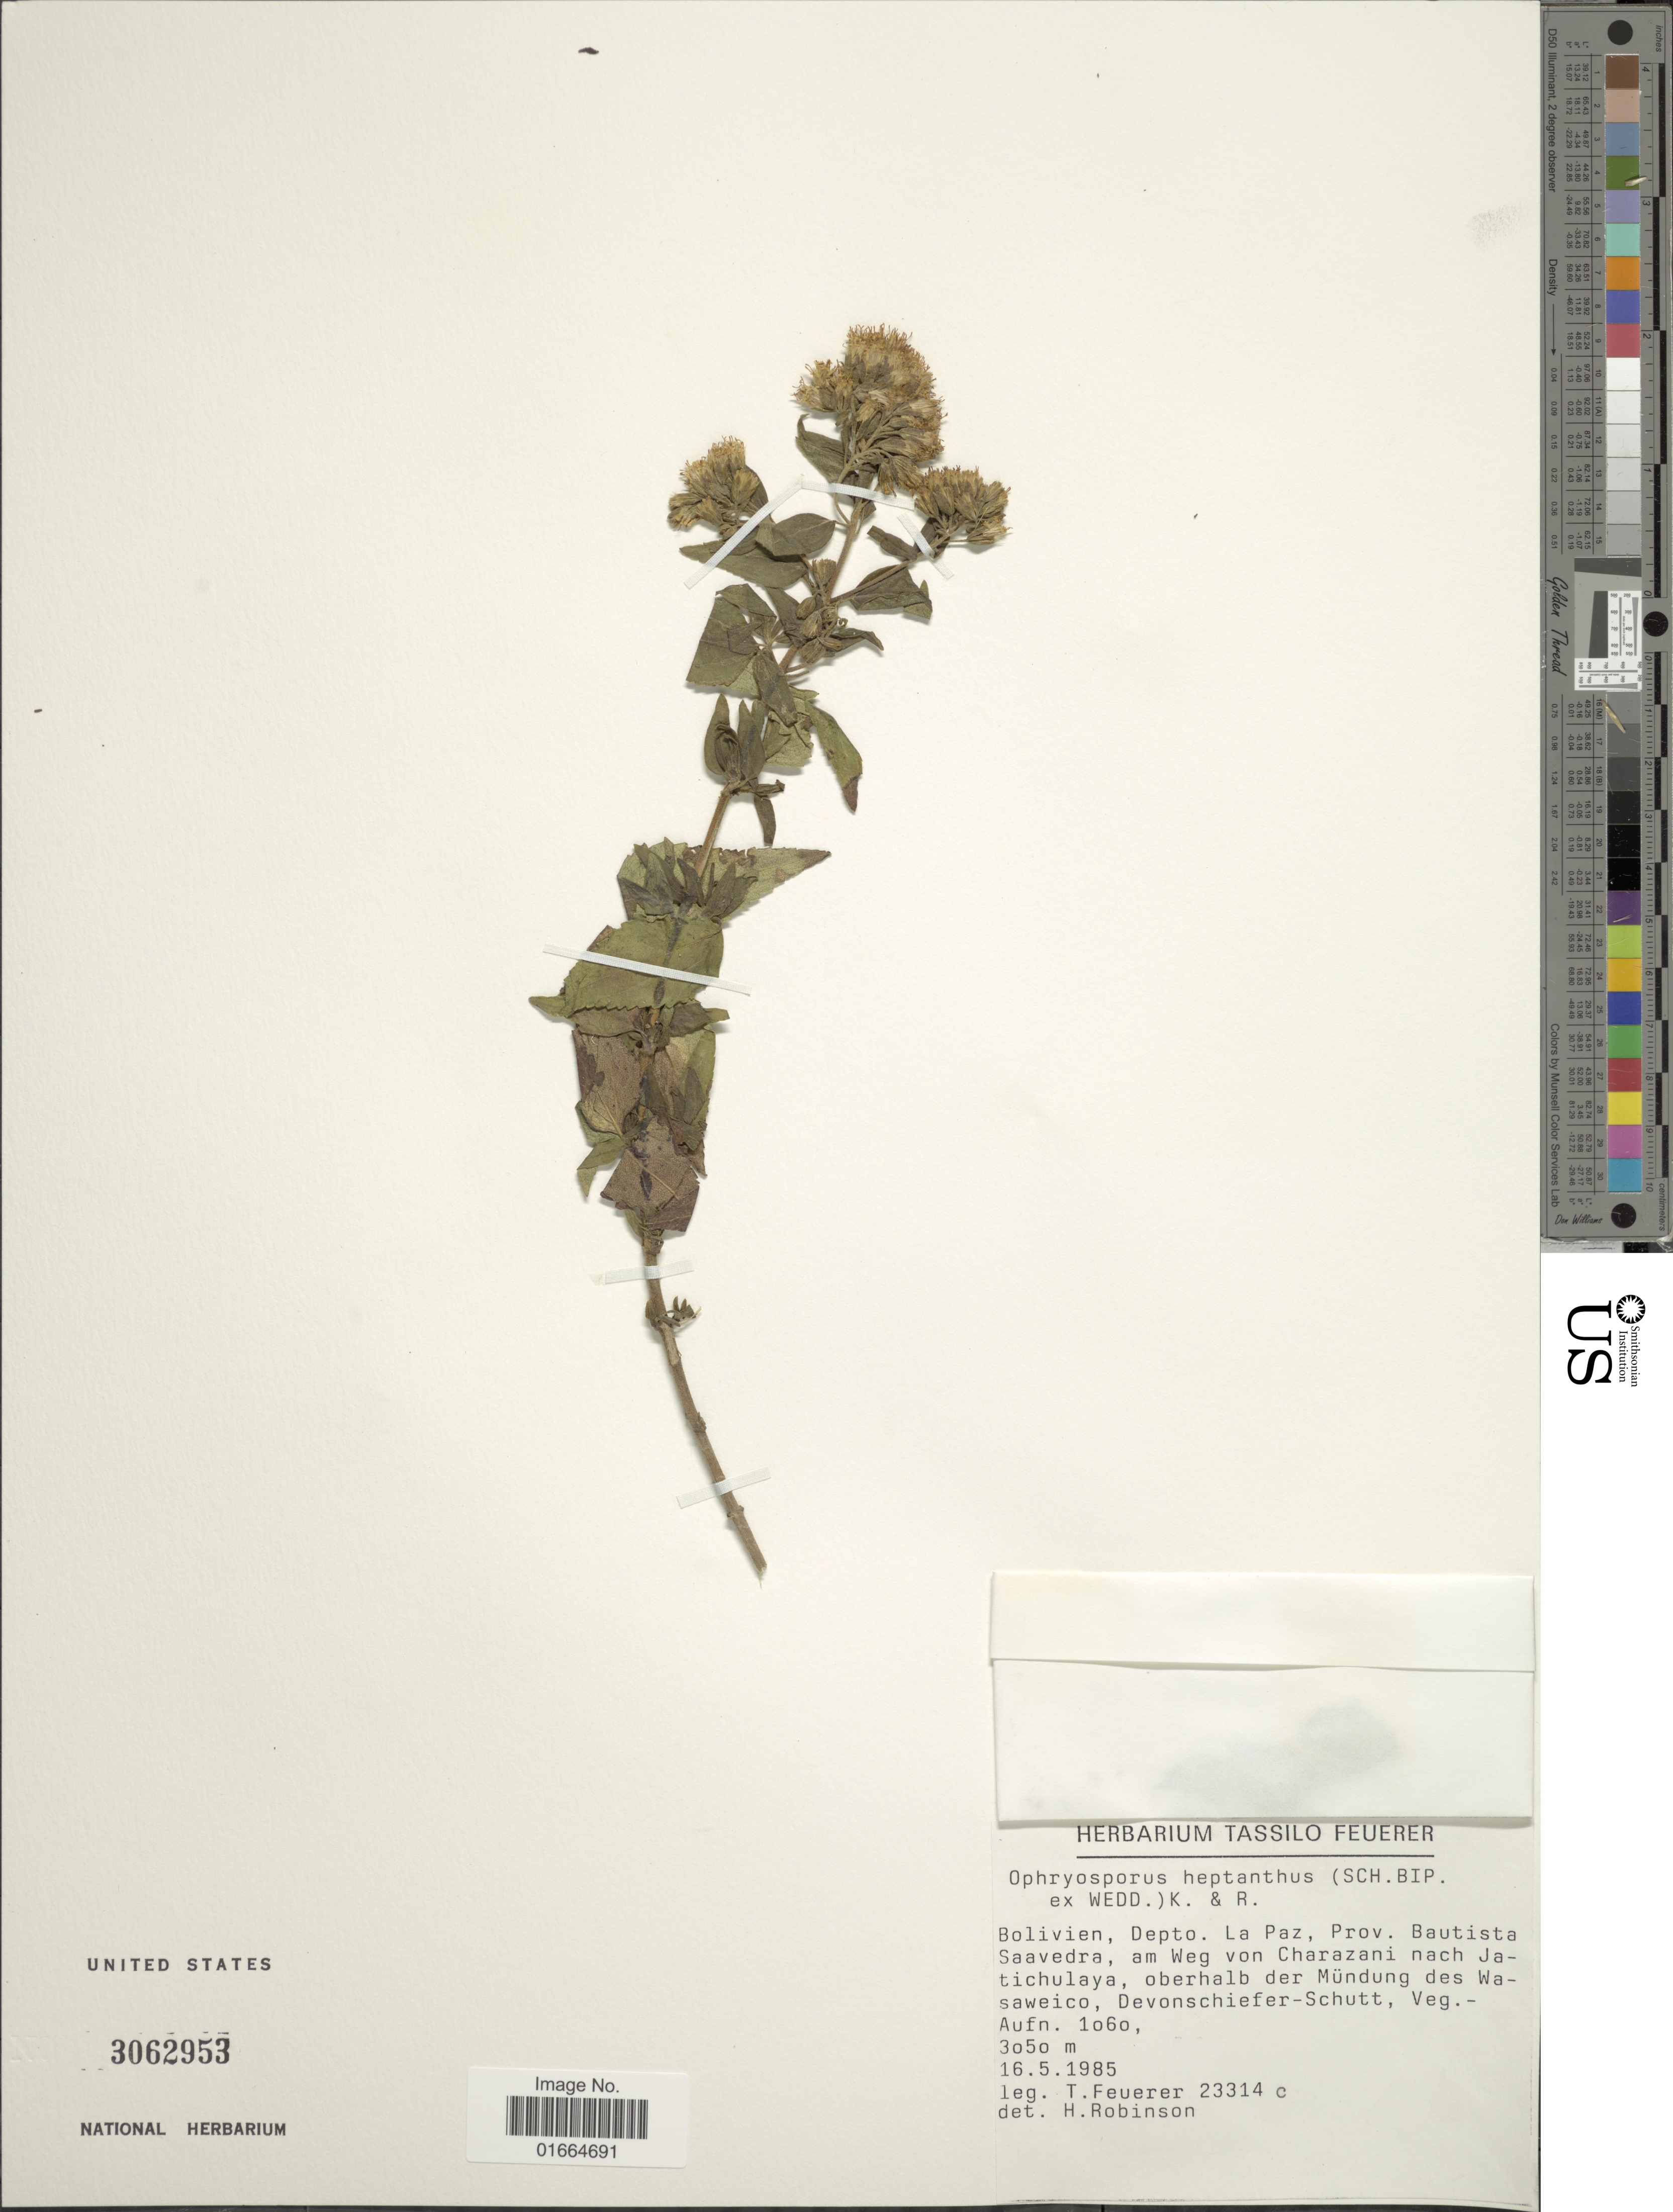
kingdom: Plantae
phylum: Tracheophyta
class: Magnoliopsida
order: Asterales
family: Asteraceae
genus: Ophryosporus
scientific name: Ophryosporus heptanthus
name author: (Sch. Bip. ex Wedd.) R.M. King & H. Rob.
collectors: T. Feuerer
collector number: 23314c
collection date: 1985-05-16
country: Bolivia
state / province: La Paz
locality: Bolivien, Depto. La Paz, Prov. Bautista Saavreda, am Weg von Charazani nach Jatichlaya, oberhalb der Mundung des Wasaweico, Devonschiefer-Schutt, Veg. - Aufn. 1060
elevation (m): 3050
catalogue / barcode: US 3062953